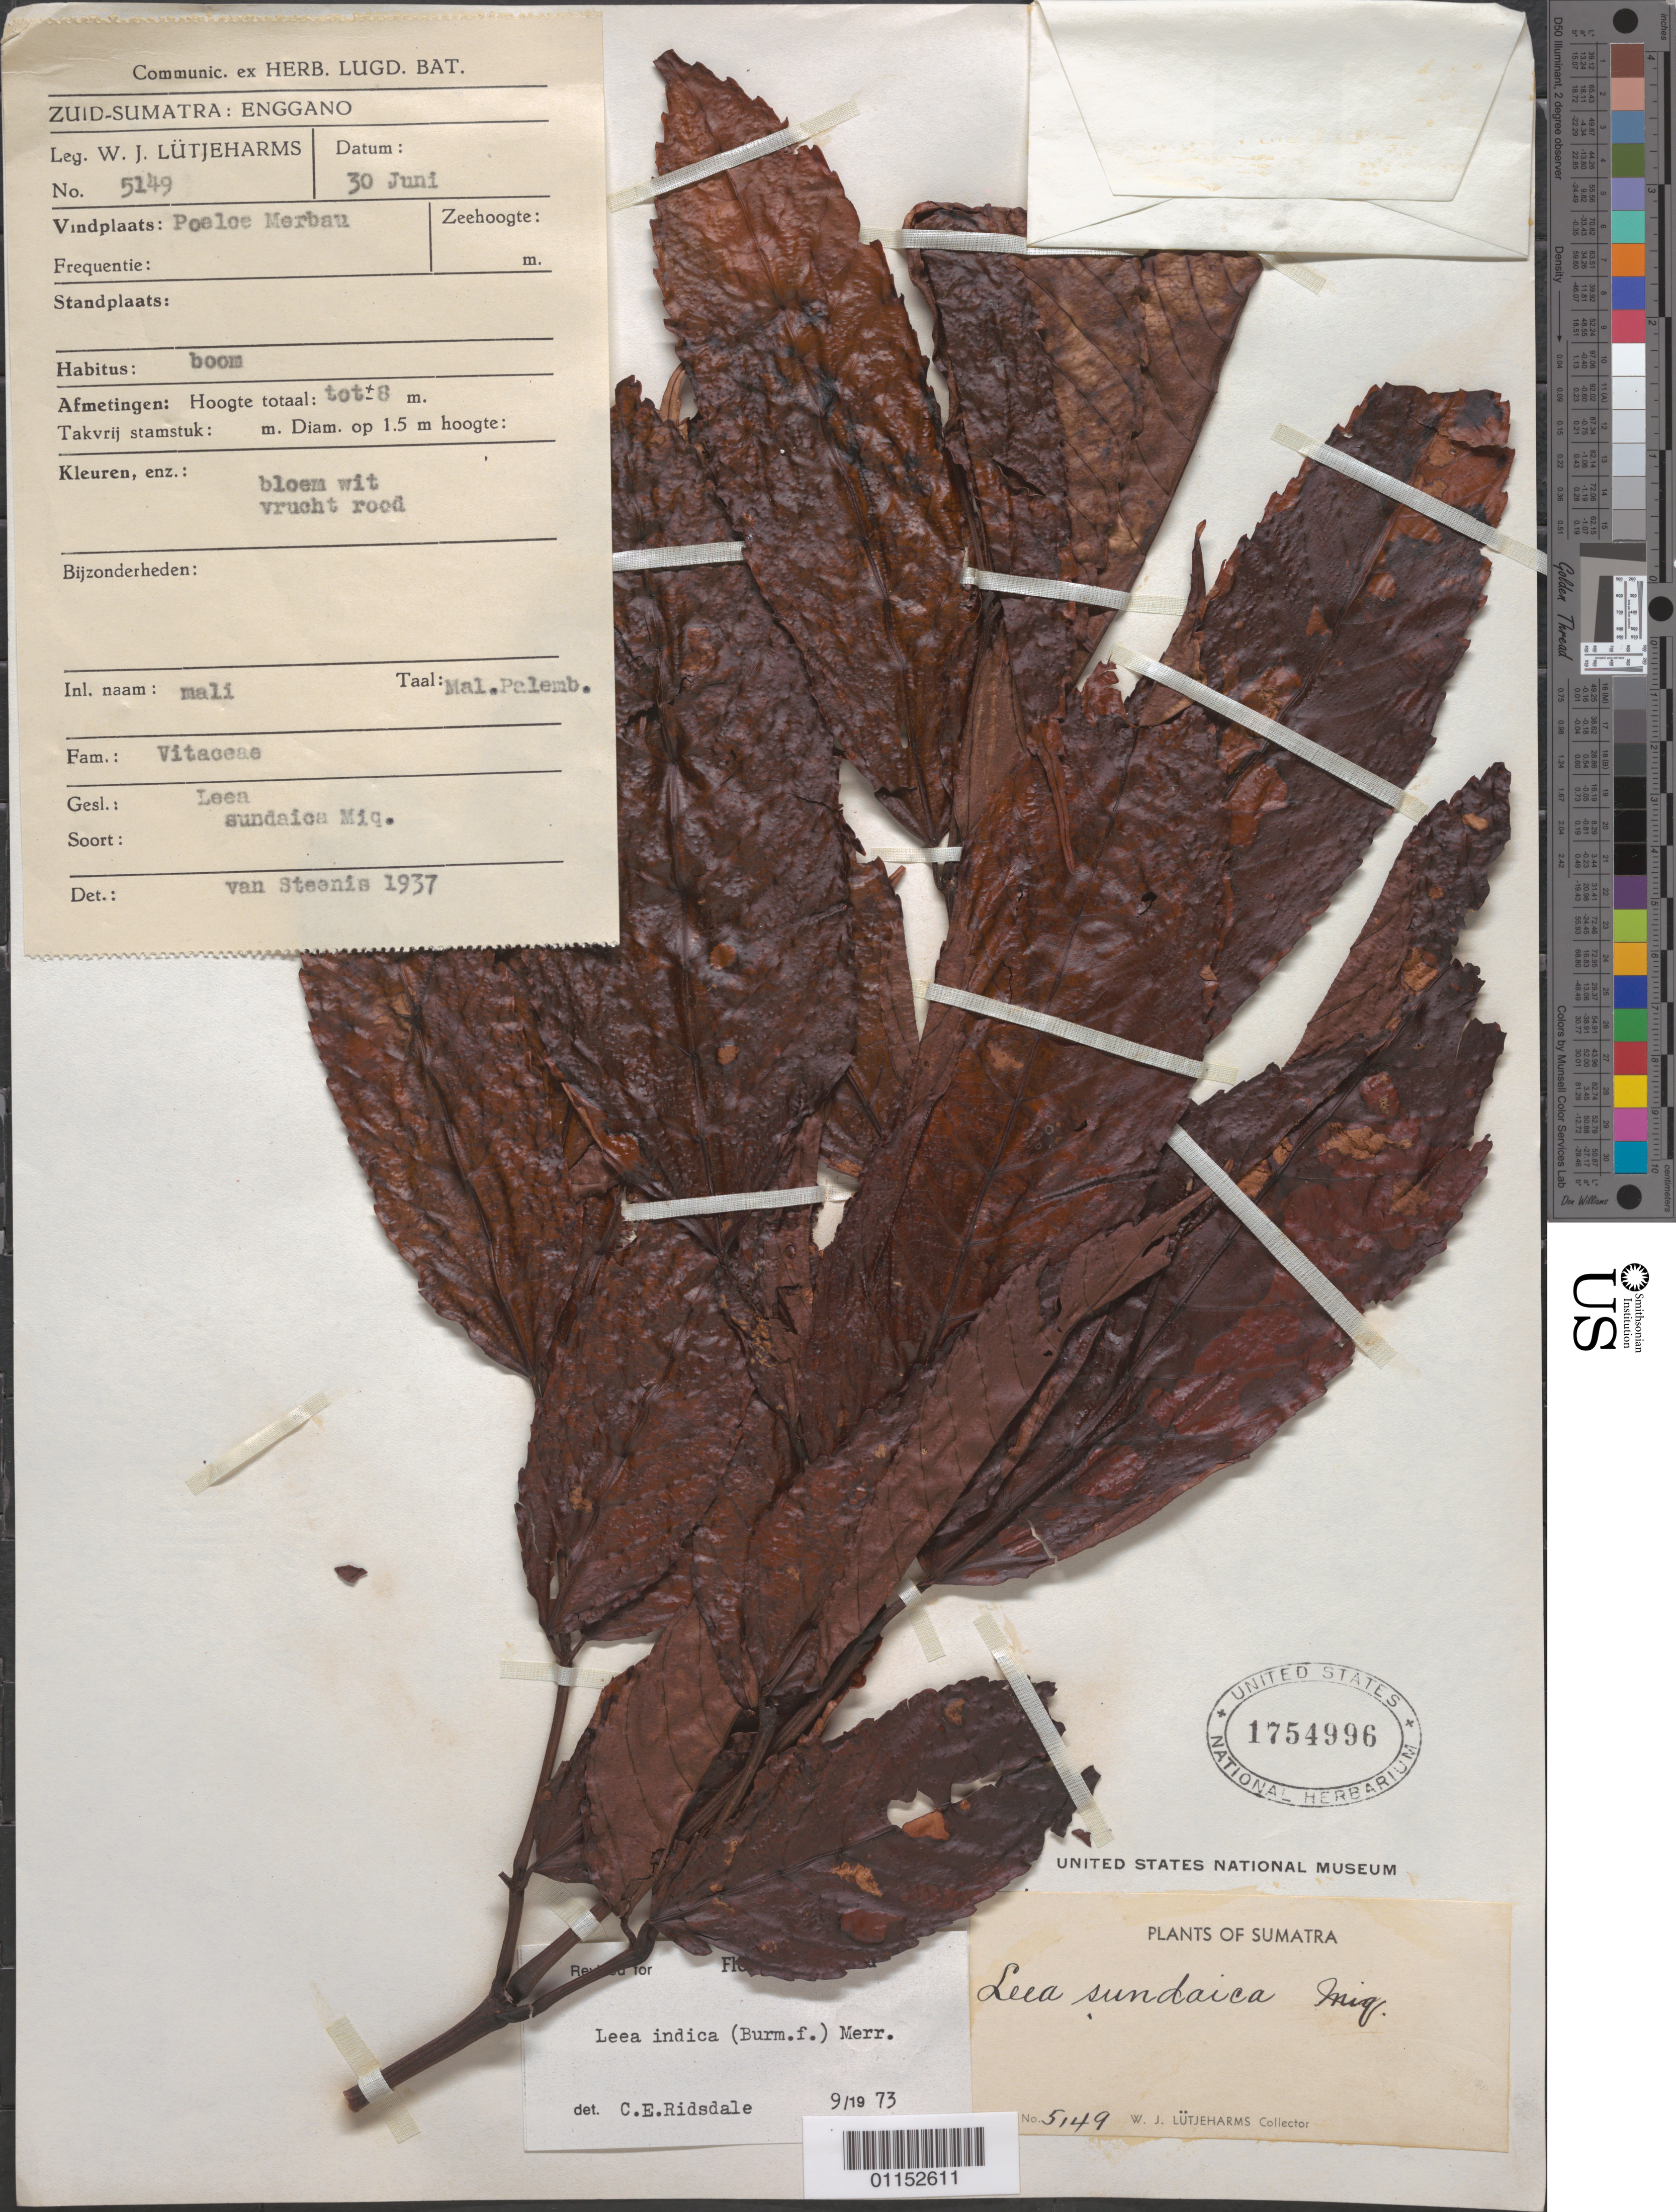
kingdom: Plantae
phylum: Tracheophyta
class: Magnoliopsida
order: Vitales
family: Vitaceae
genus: Leea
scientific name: Leea indica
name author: (Burm. f.) Merr.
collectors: W. Lutjeharms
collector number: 5149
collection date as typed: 30 Jun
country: Indonesia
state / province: Sumatra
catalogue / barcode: US 1754996